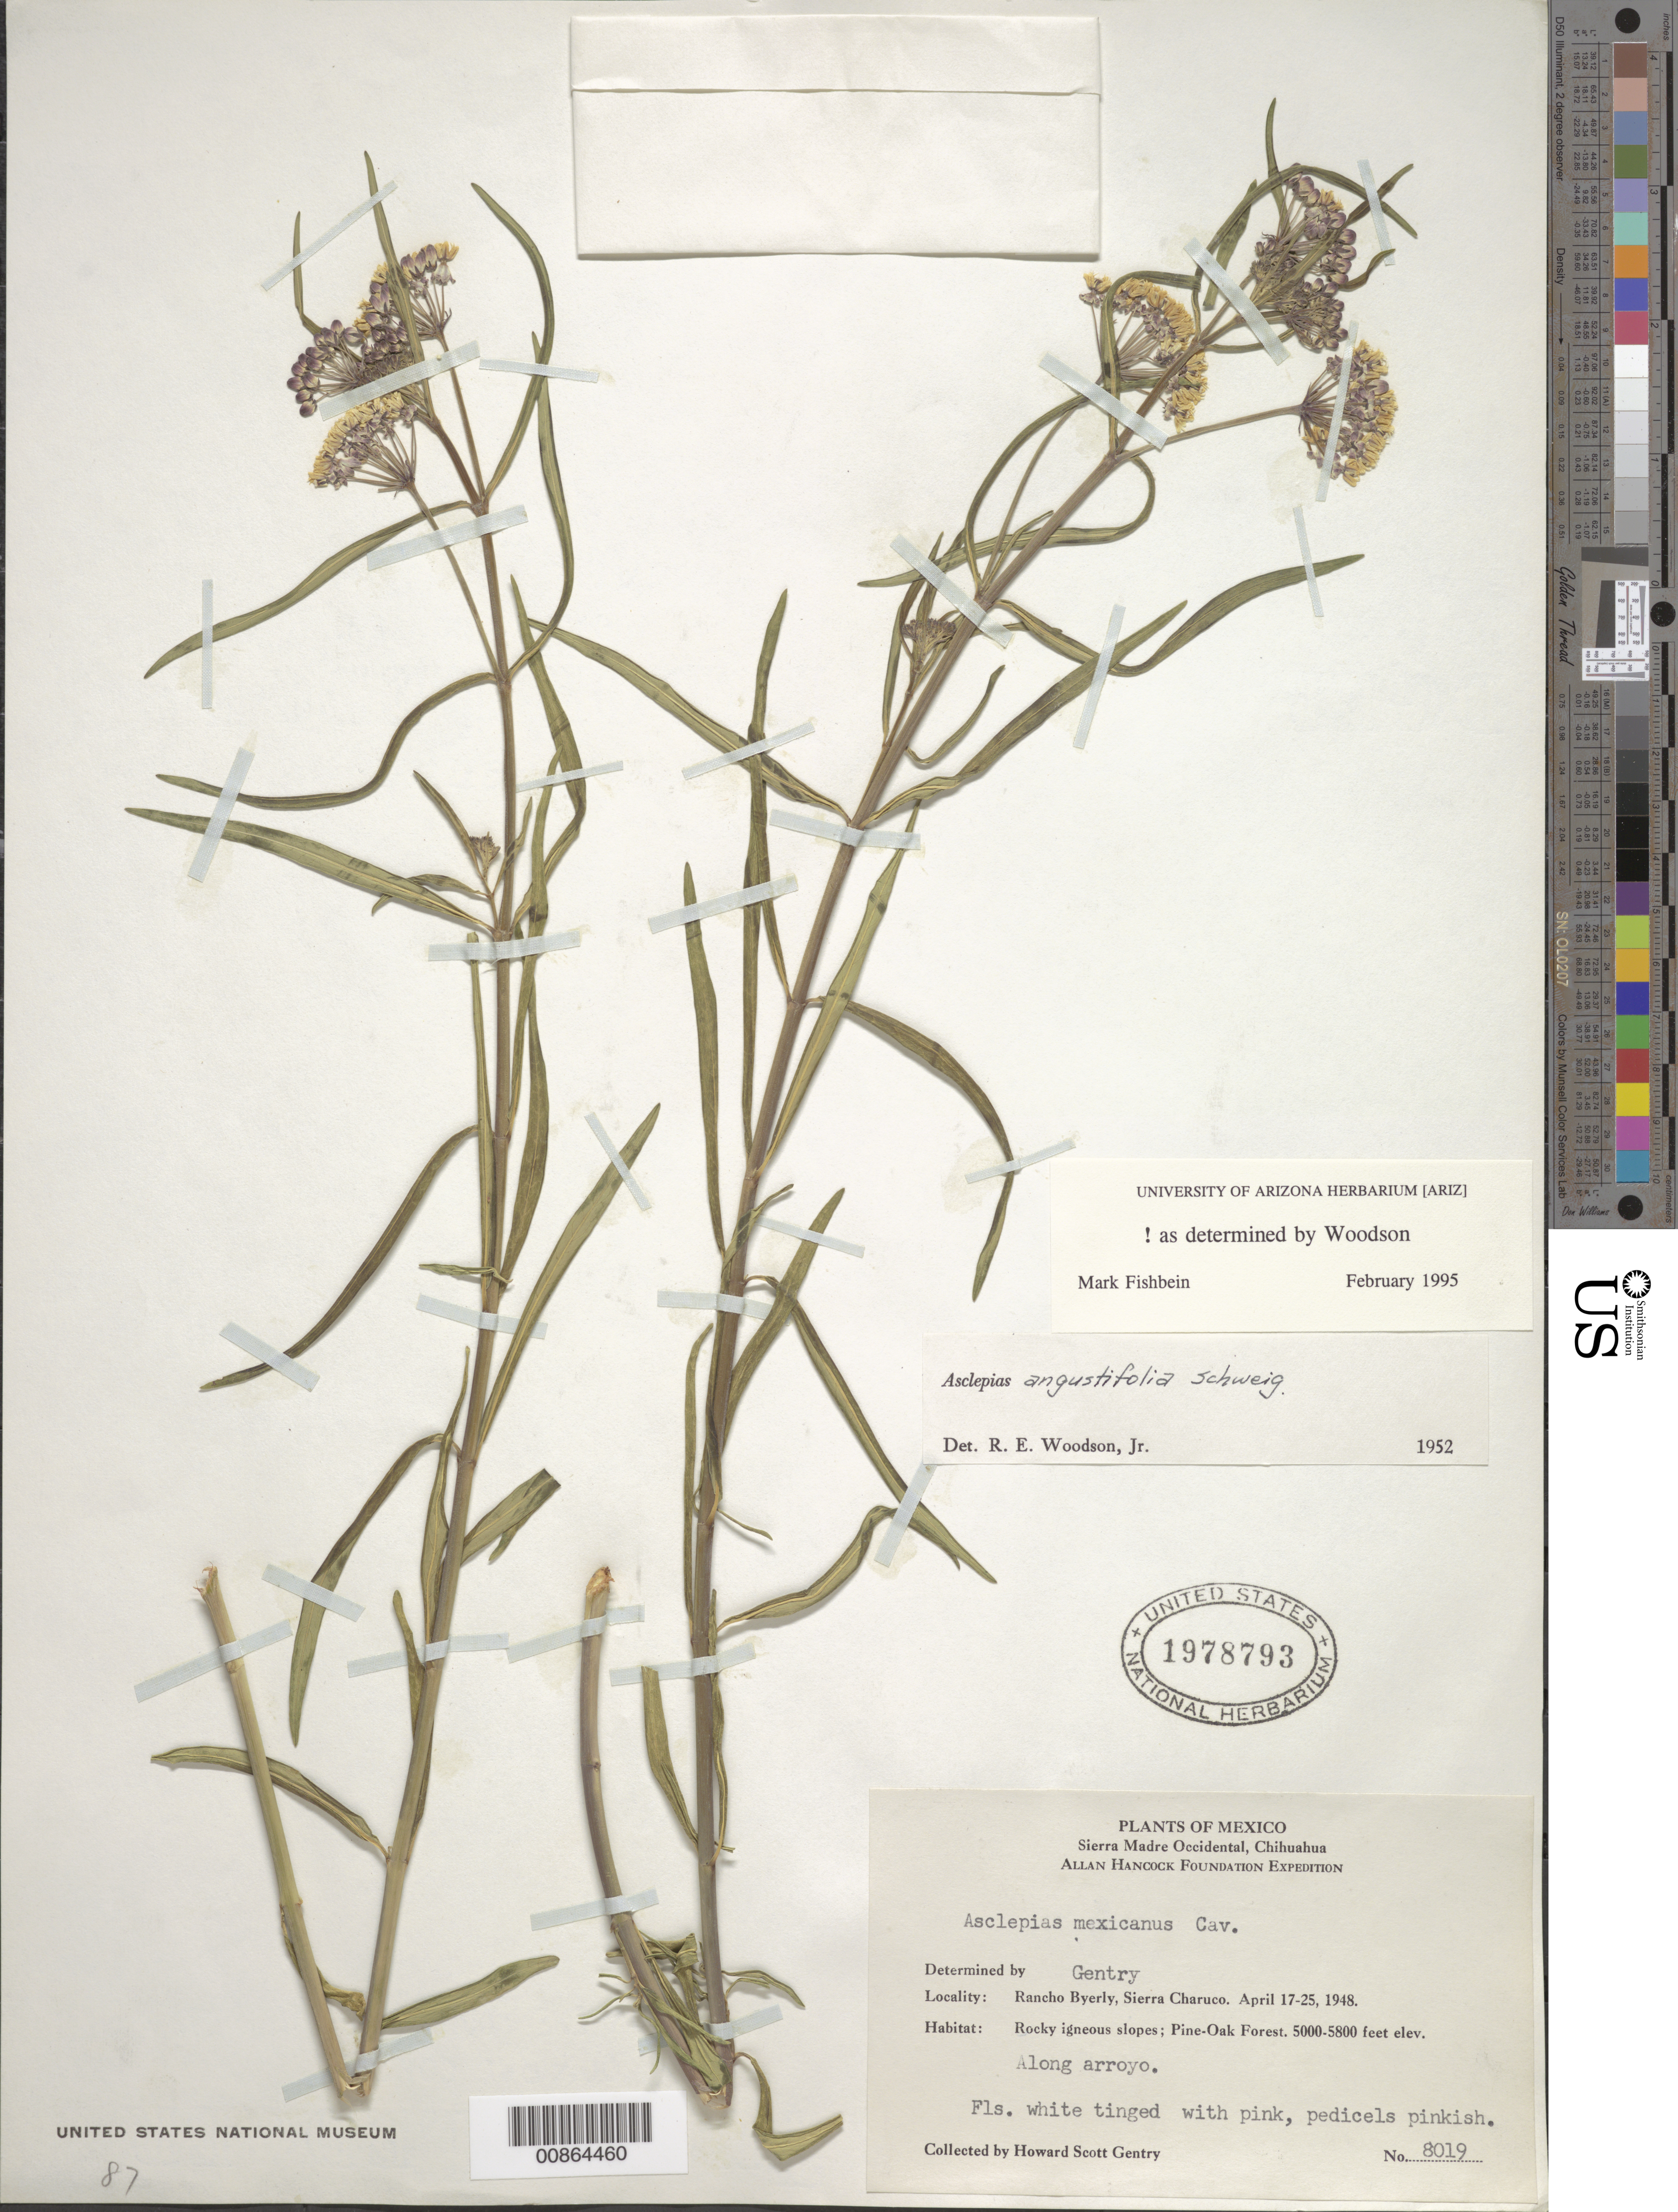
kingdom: Plantae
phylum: Tracheophyta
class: Magnoliopsida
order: Gentianales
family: Apocynaceae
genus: Asclepias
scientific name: Asclepias angustifolia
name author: Schweigg.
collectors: H. S. Gentry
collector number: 8019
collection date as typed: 17 Apr 1948 to 25 Apr 1948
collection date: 1948-04-17/1948-04-25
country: Mexico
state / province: Chihuahua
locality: Rancho Byerly, Sierra Charuco.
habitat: Rocky igneous slopes; Pine-Oak Forest. Along arroyo.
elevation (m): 1524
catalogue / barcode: US 1978793